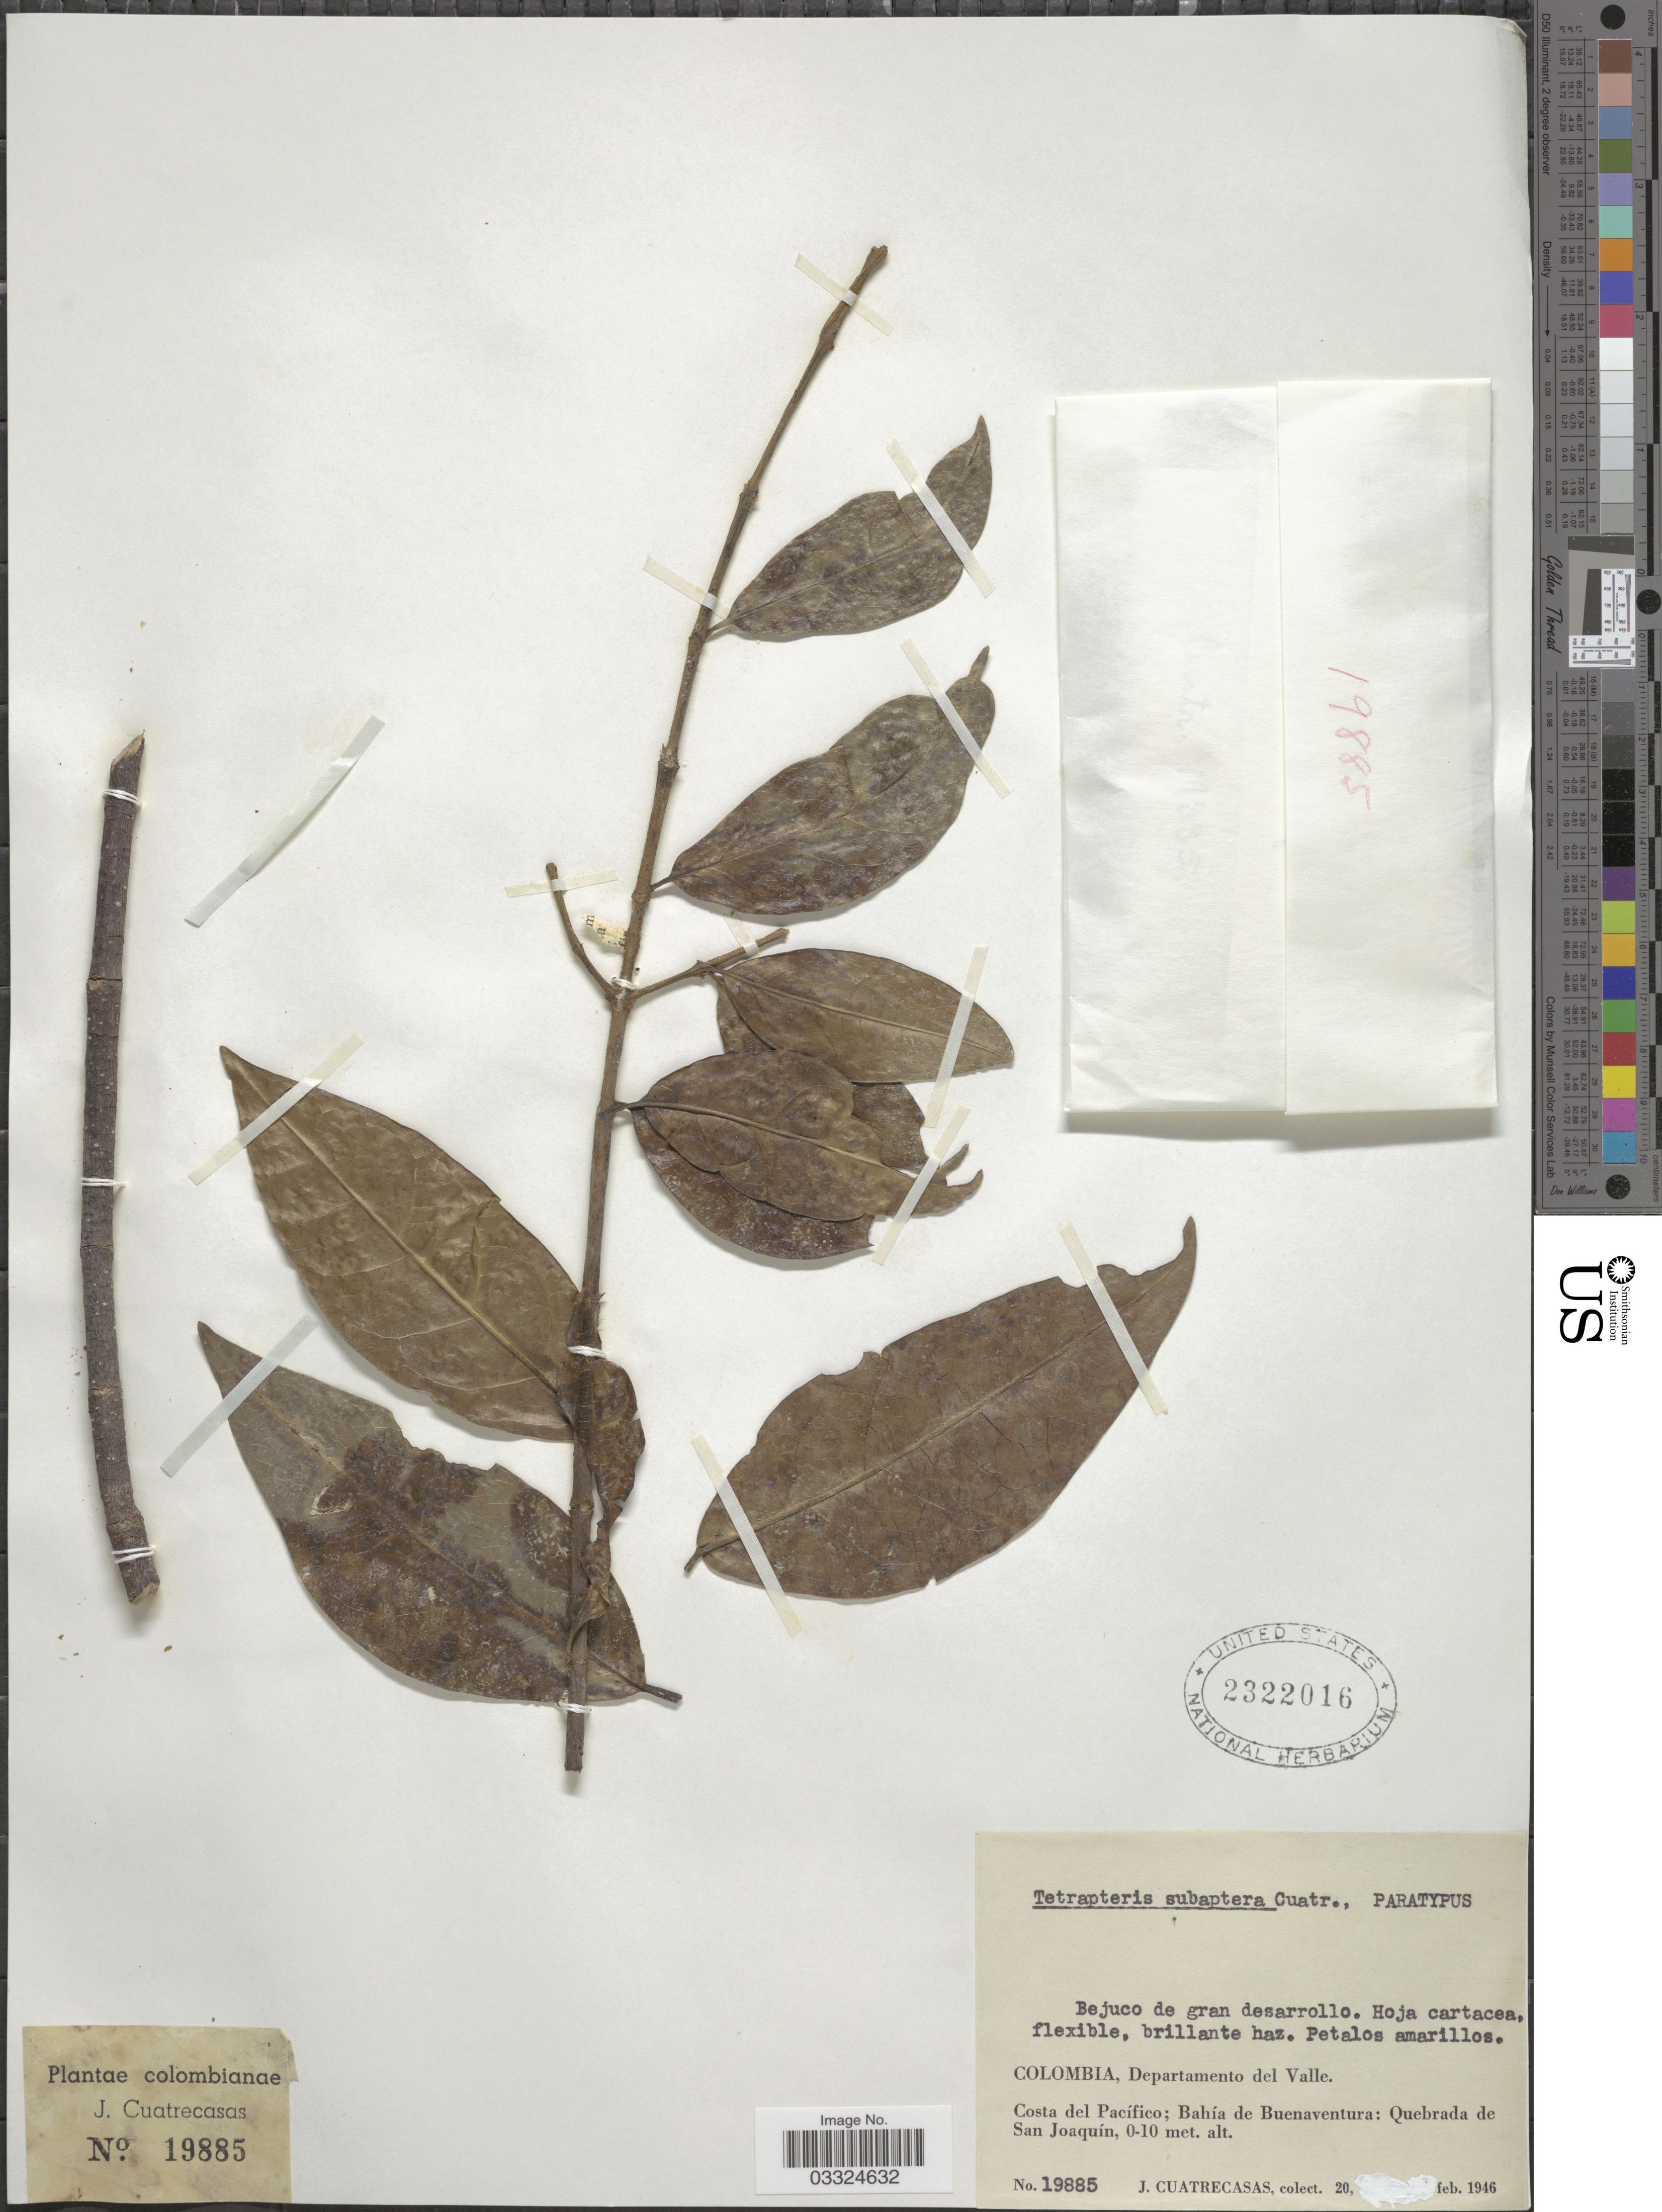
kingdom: Plantae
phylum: Tracheophyta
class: Magnoliopsida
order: Malpighiales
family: Malpighiaceae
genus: Tetrapterys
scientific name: Tetrapterys subaptera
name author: Cuatrec.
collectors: J. Cuatrecasas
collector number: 19885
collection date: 1946-02-20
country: Colombia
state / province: Valle del Cauca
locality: Departamento del Valle. Costa del Pacífico: Bahía de Buenaventura: Quebrada de San Joaquín.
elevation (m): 0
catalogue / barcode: US 2322016